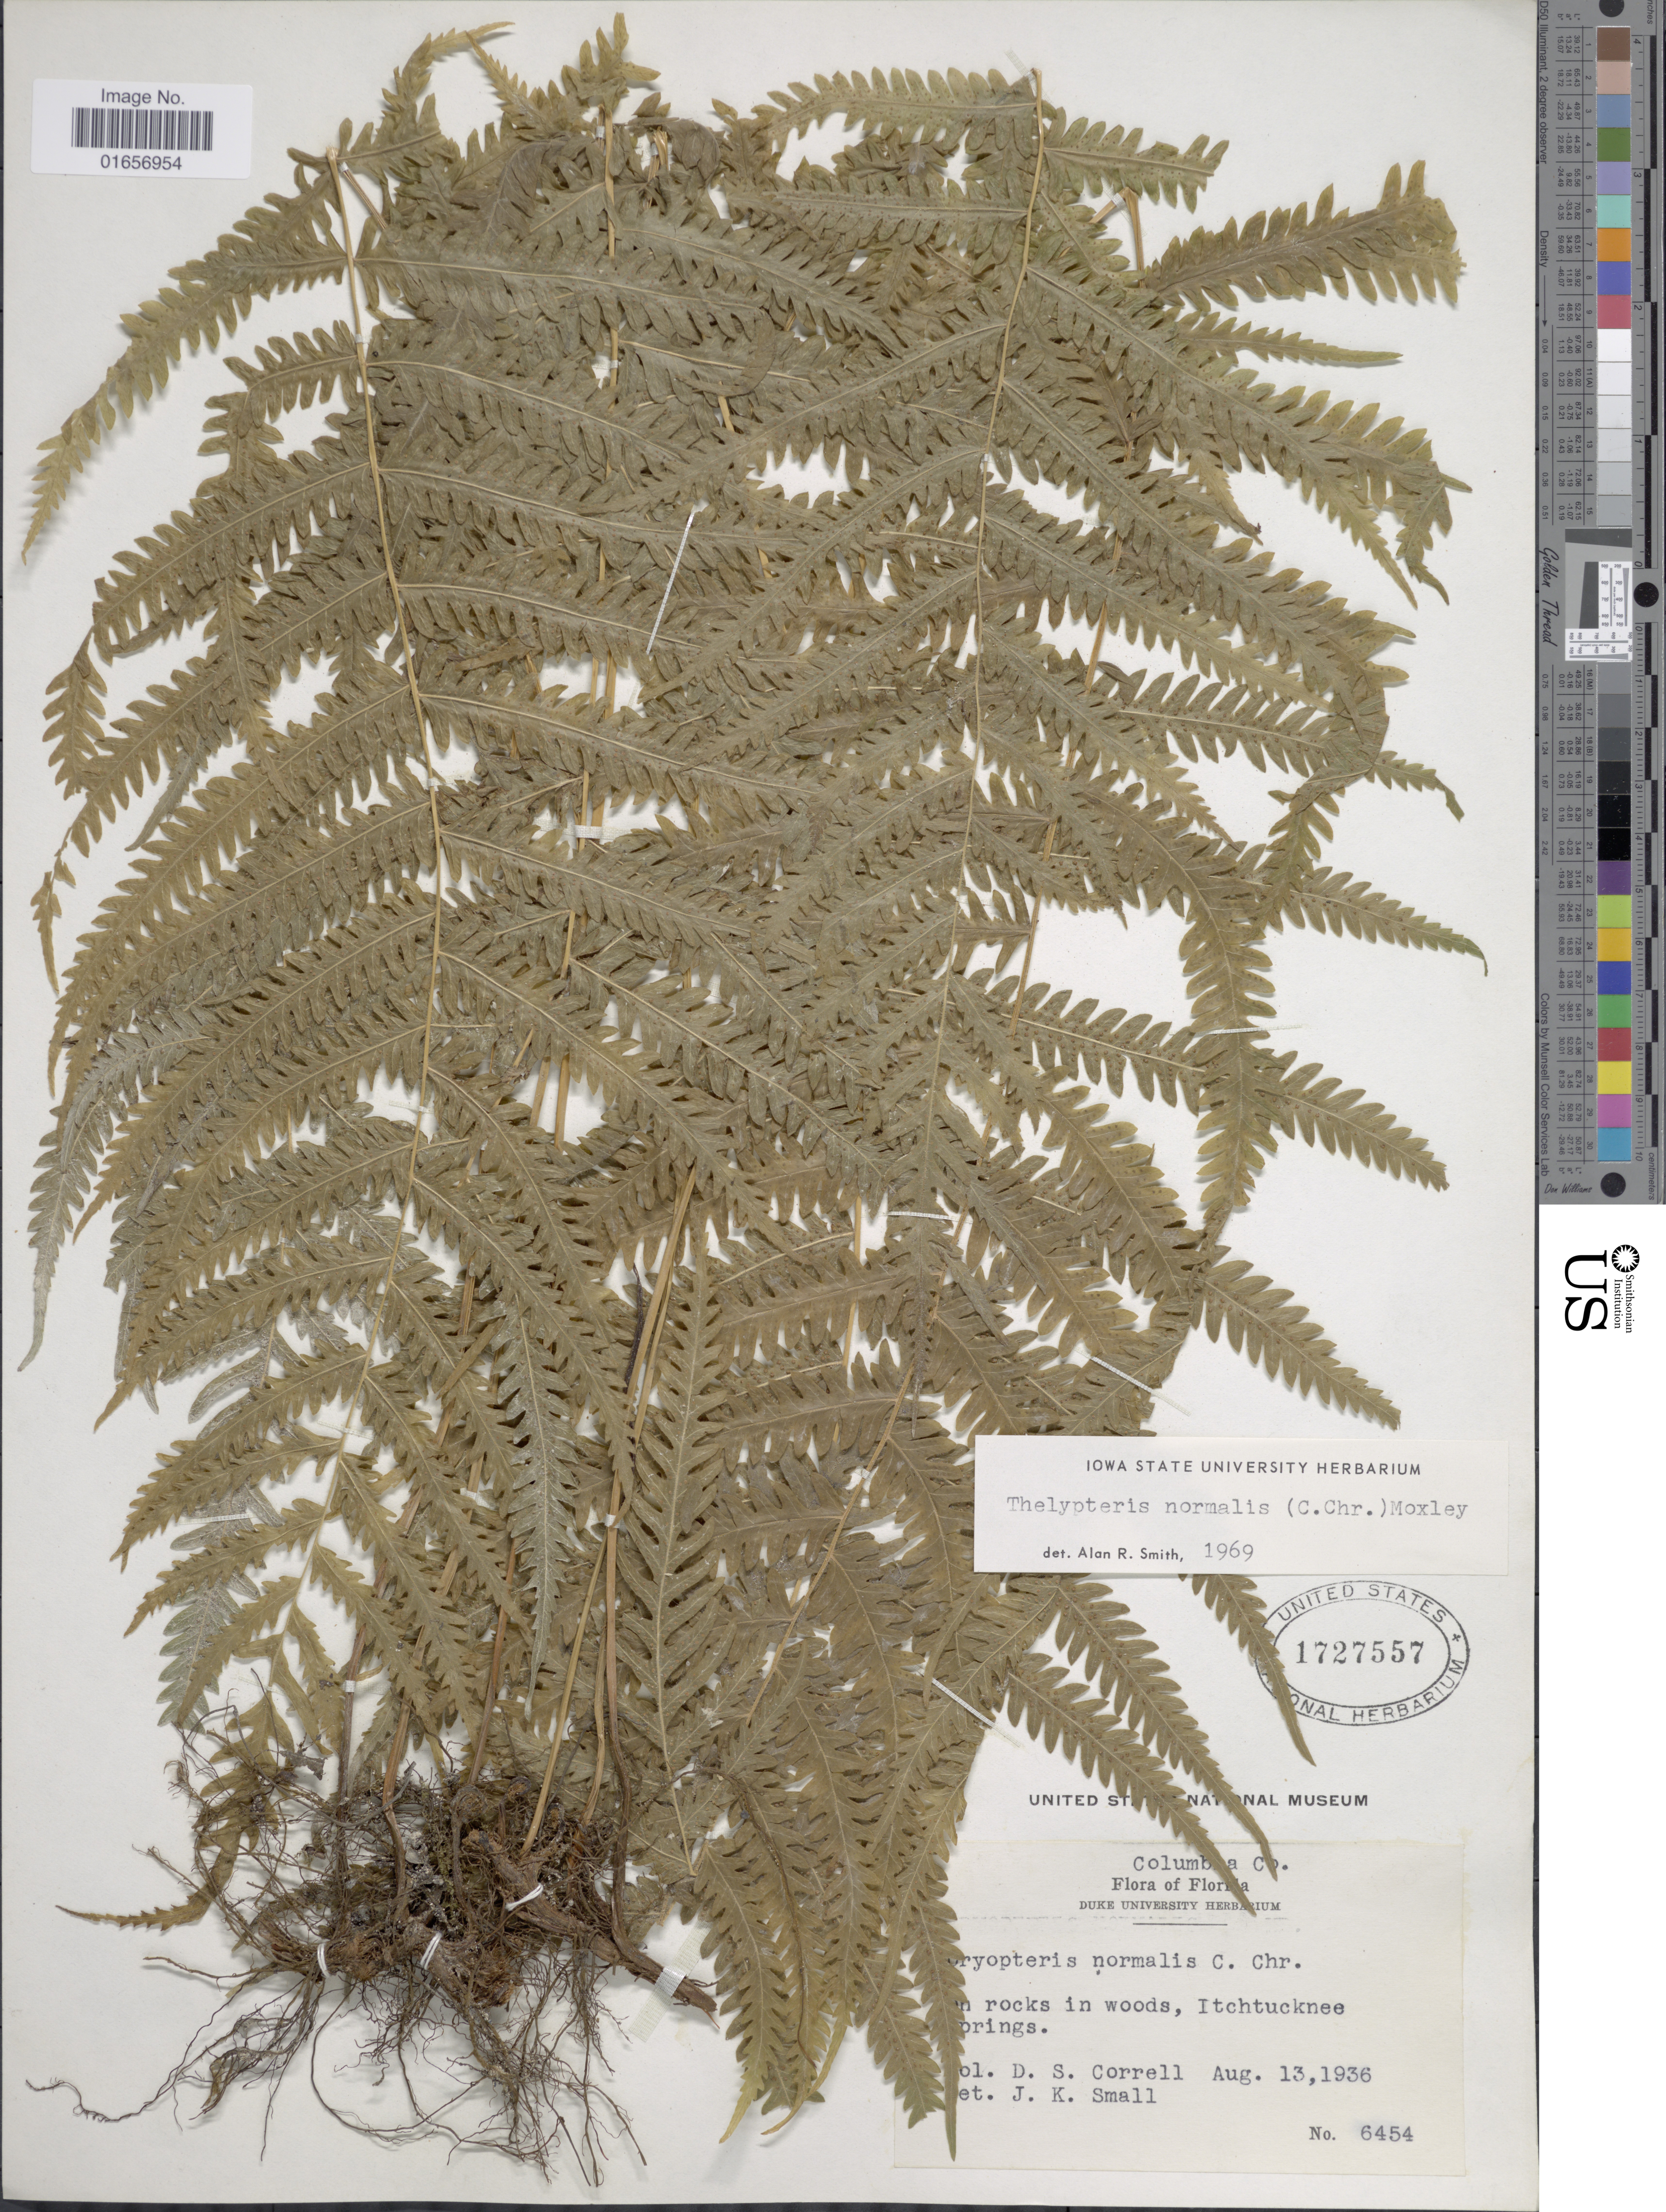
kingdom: Plantae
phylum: Tracheophyta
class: Polypodiopsida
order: Polypodiales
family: Thelypteridaceae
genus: Christella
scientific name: Christella kunthii comb. ined.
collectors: D. S. Correll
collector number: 6454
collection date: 1936-08-13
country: United States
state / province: Florida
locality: Columbia Co., Itchuknee Springs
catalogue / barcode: US 1727557